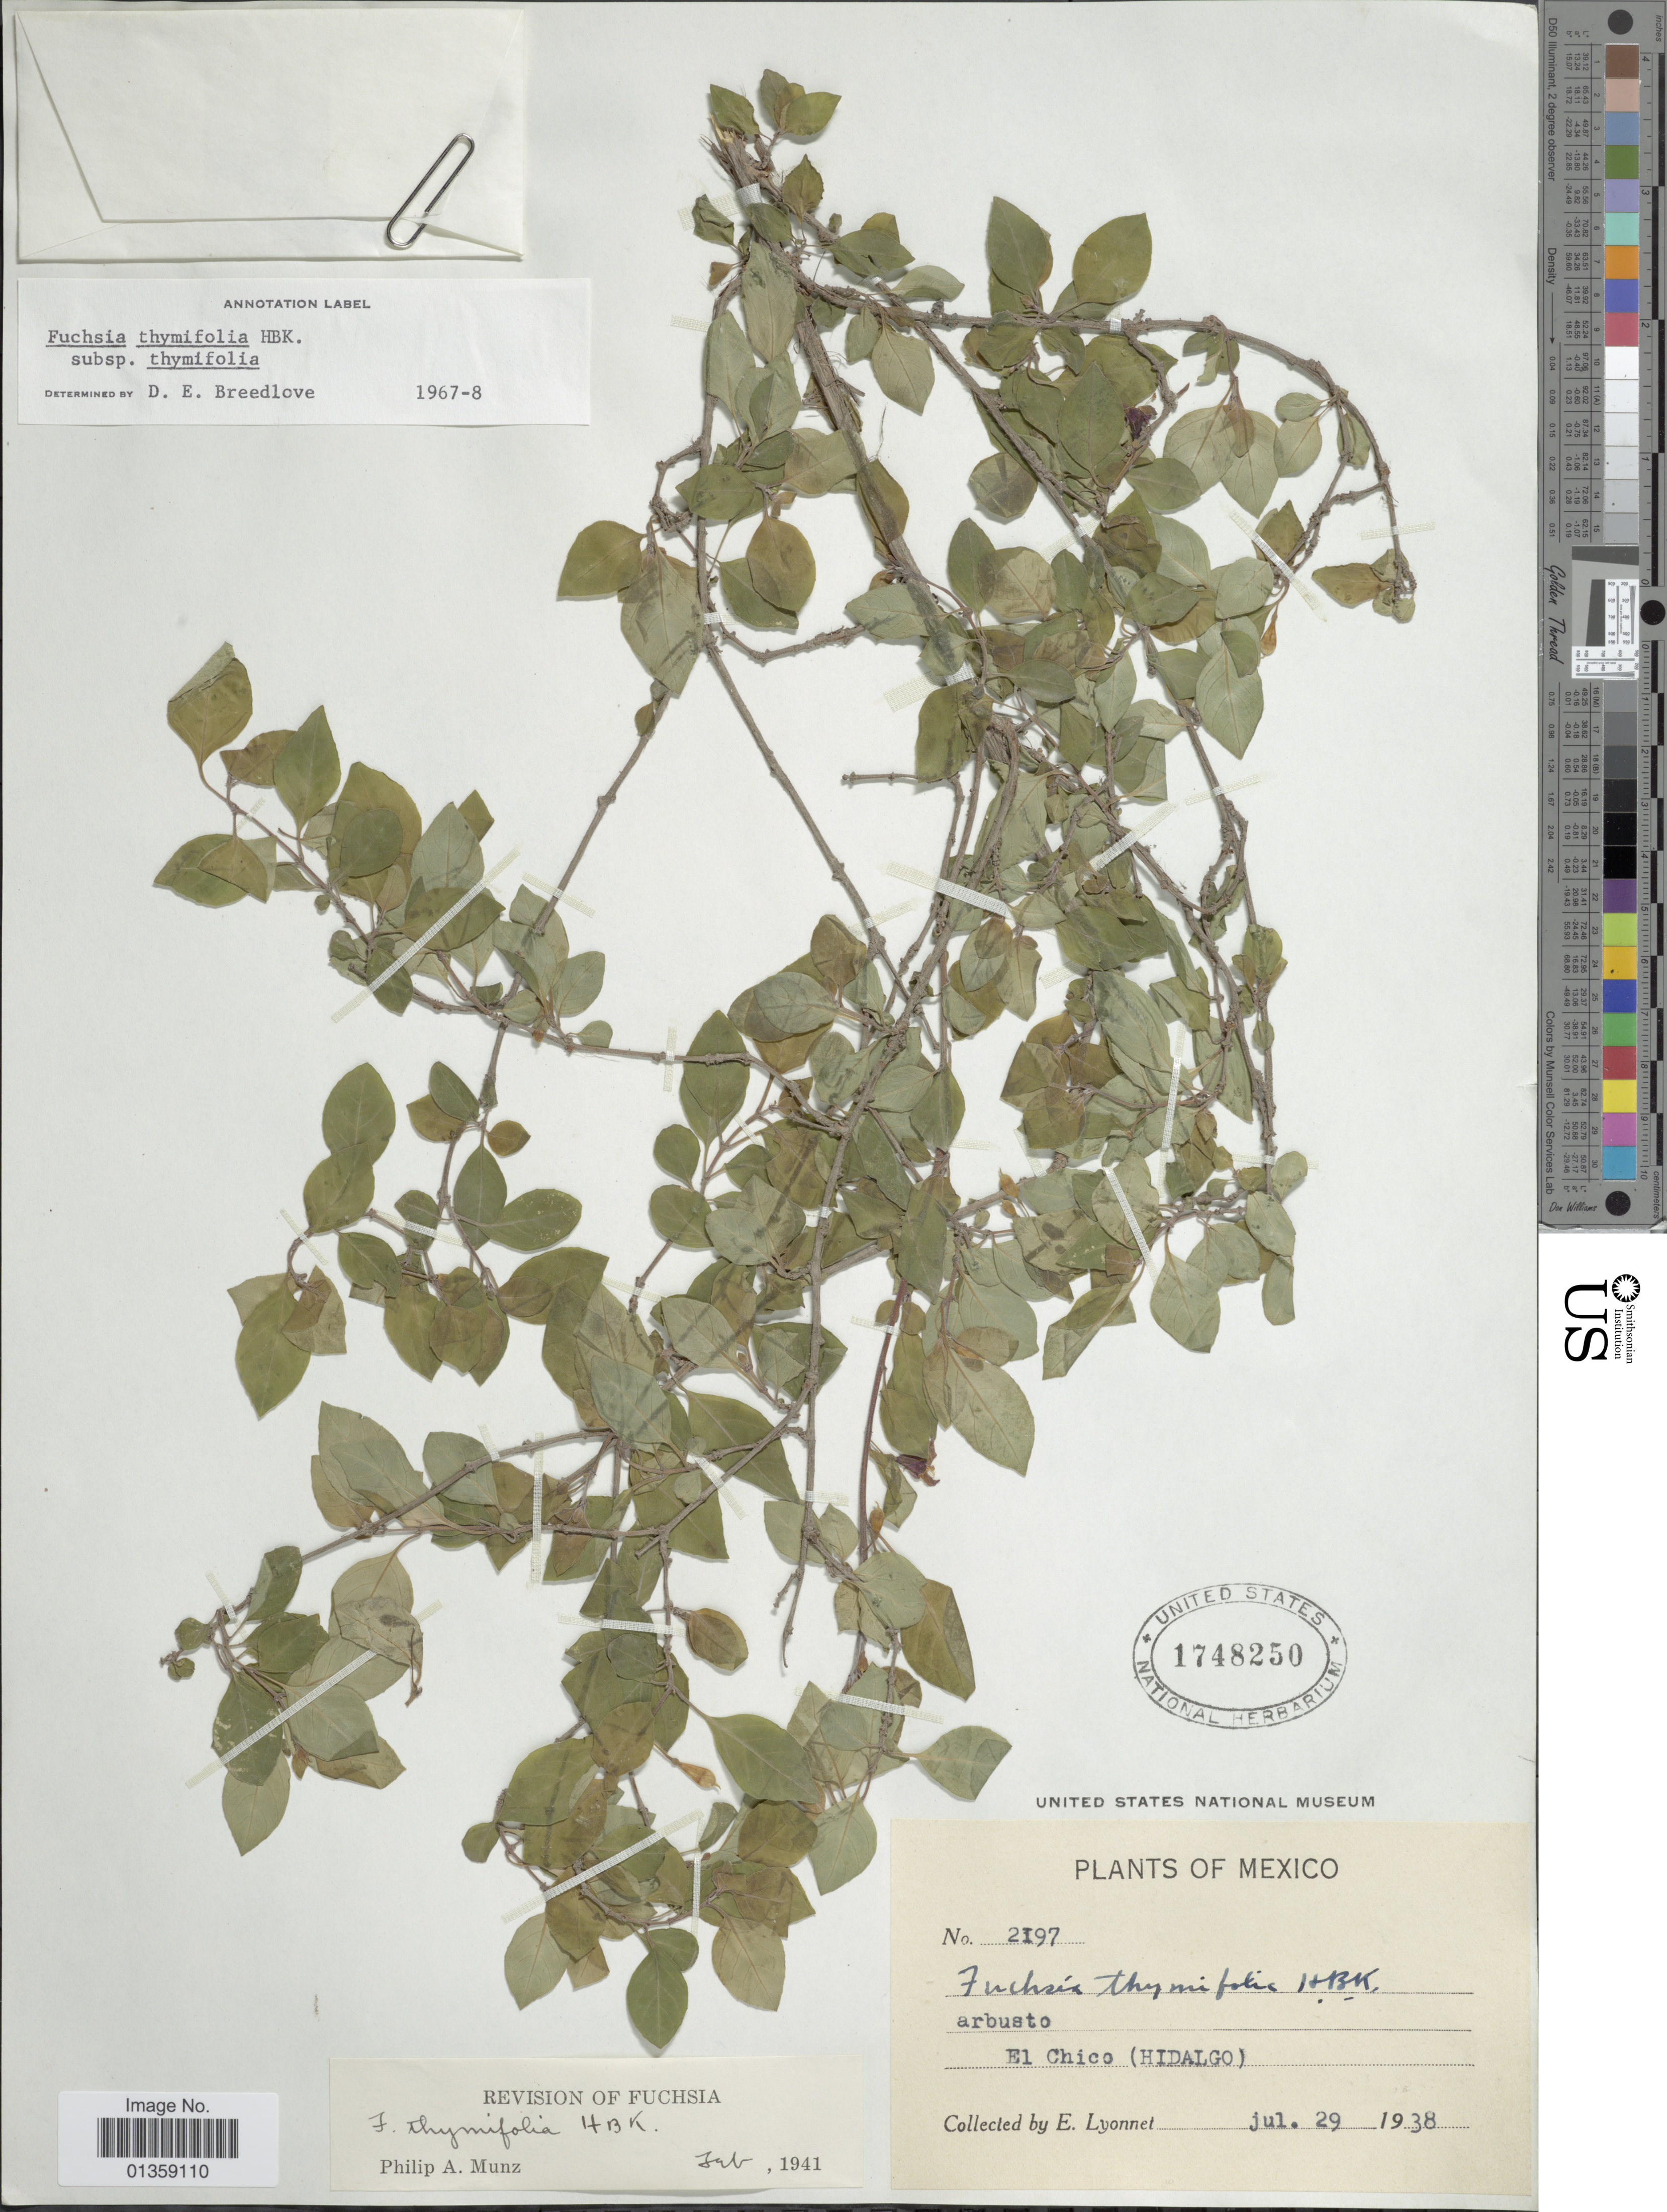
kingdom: Plantae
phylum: Tracheophyta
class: Magnoliopsida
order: Myrtales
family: Onagraceae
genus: Fuchsia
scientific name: Fuchsia thymifolia subsp. thymifolia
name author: Kunth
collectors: E. Lyonnet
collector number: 2197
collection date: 1938-07-29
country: Mexico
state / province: Hidalgo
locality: El Chico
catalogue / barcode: US 1748250